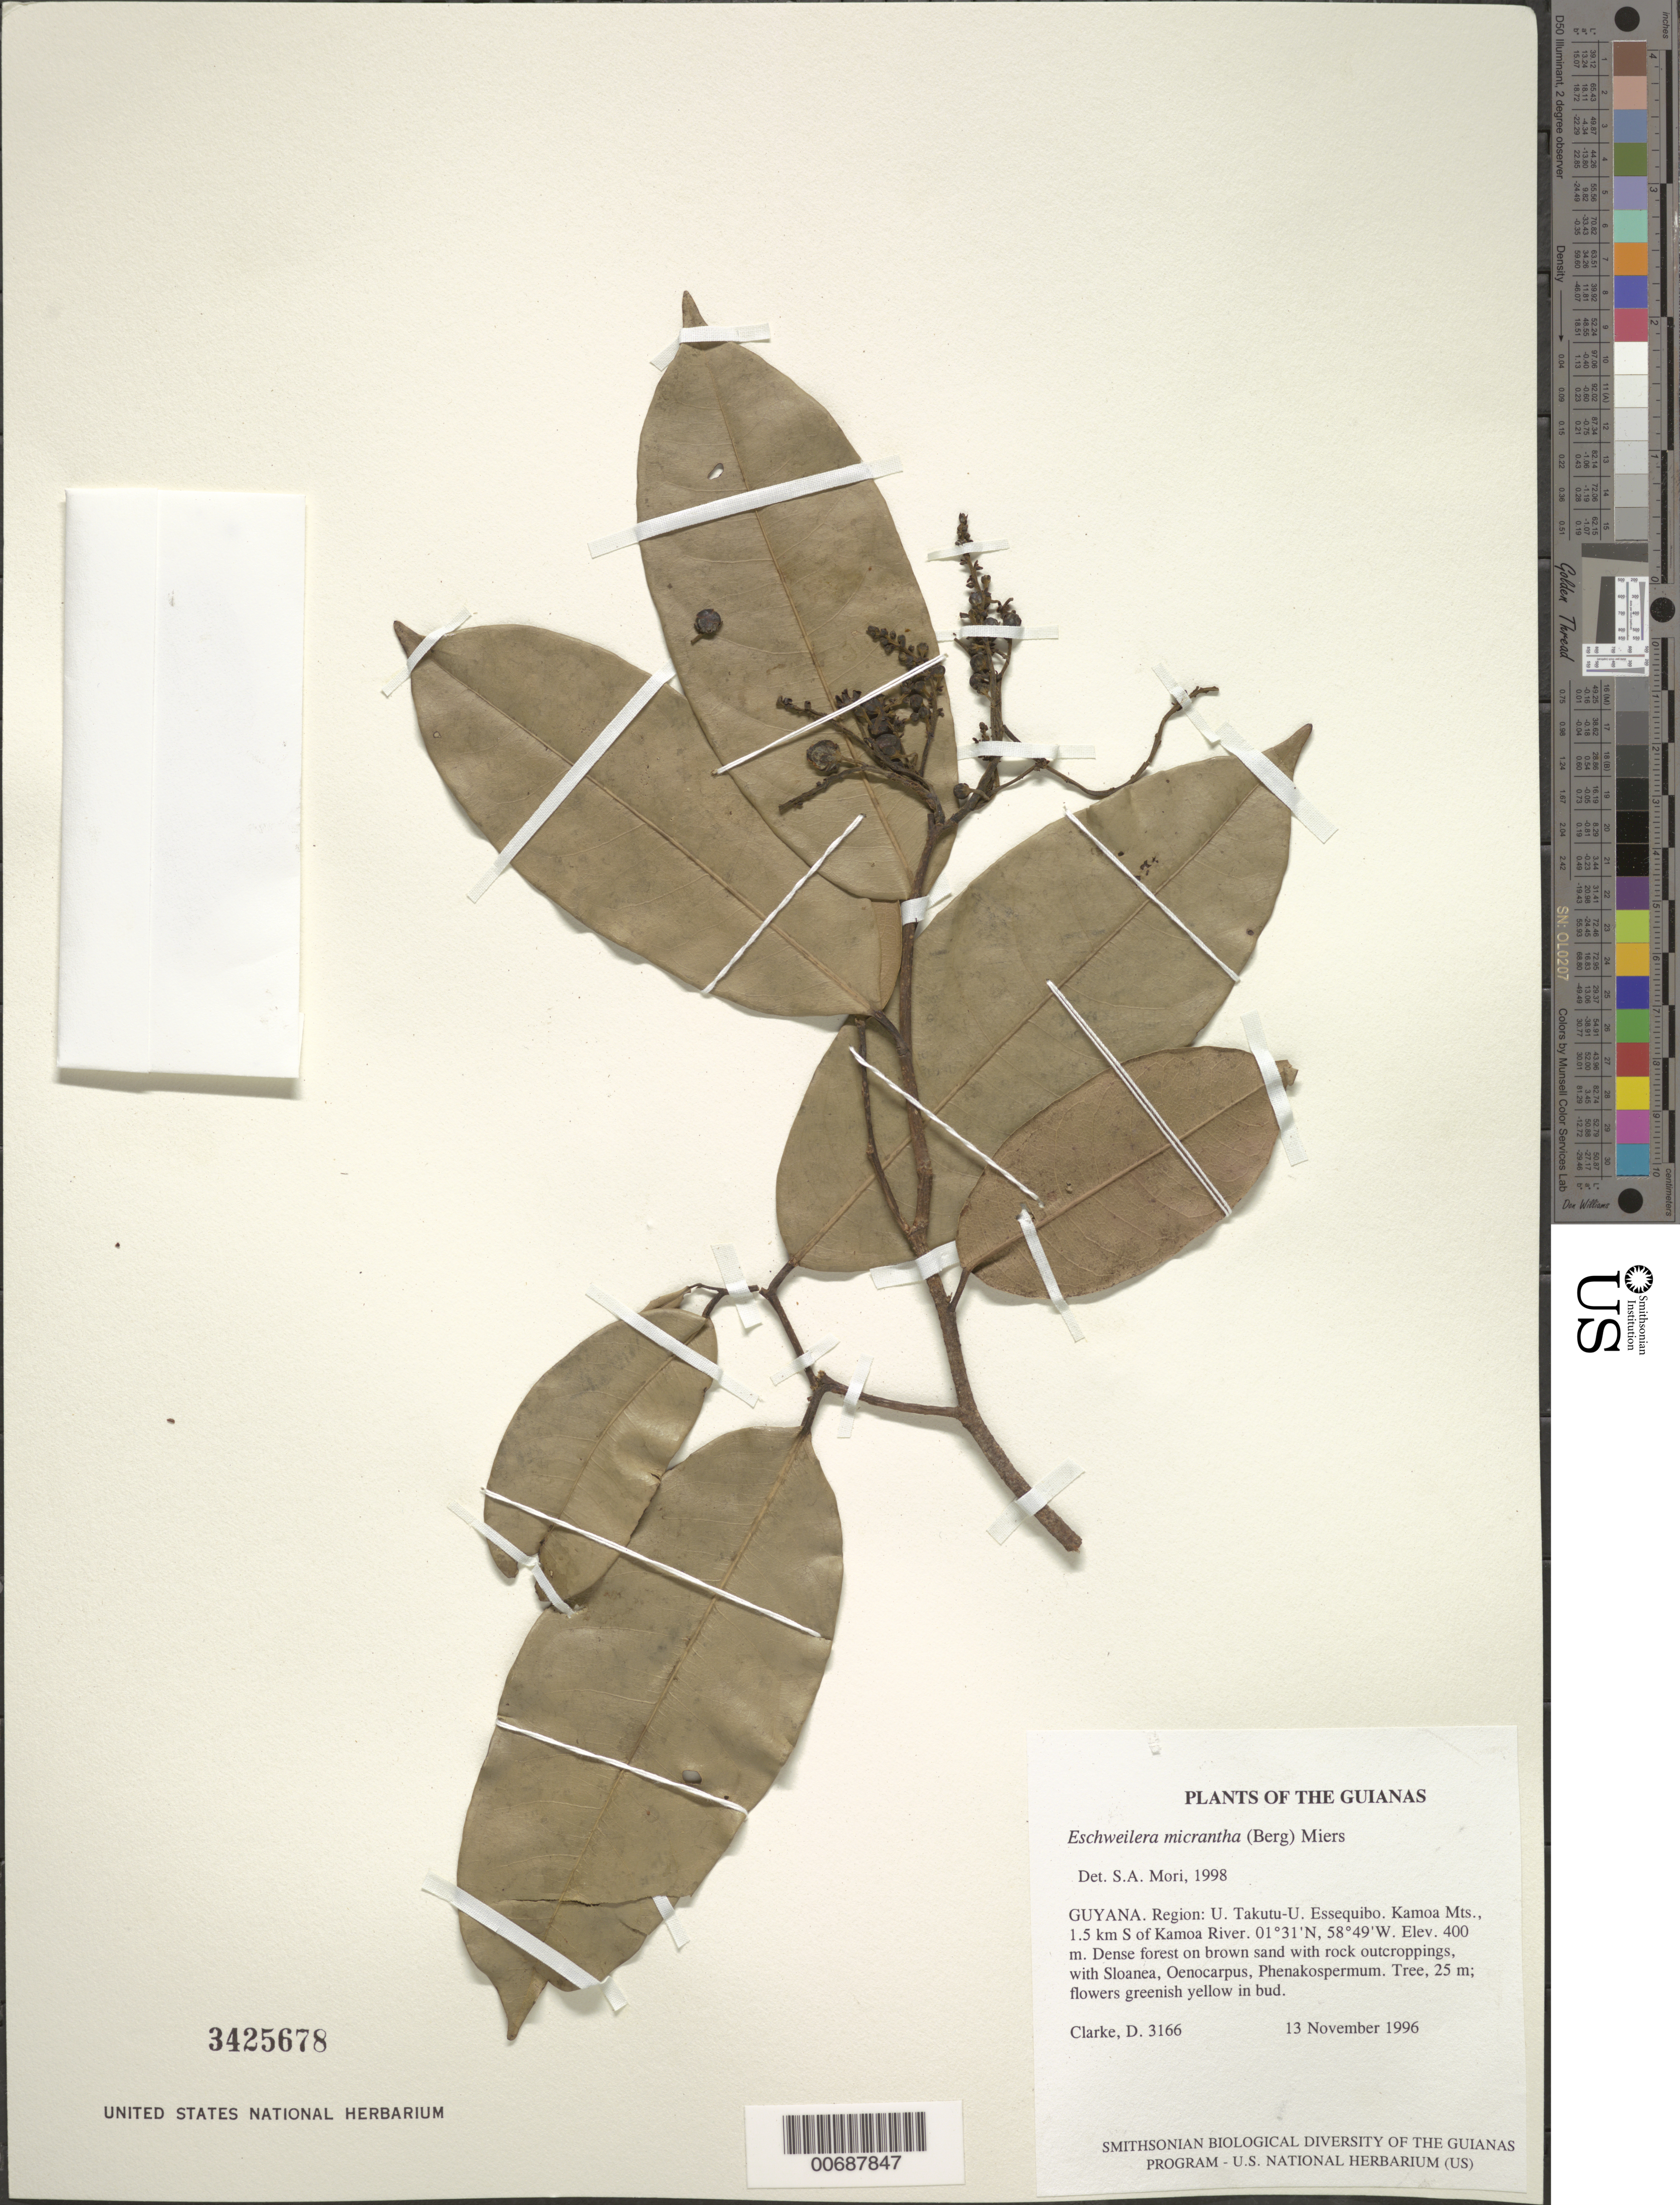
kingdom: Plantae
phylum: Tracheophyta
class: Magnoliopsida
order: Ericales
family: Lecythidaceae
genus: Eschweilera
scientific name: Eschweilera micrantha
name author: (O. Berg) Miers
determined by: Mori, Scott A.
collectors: H. D. Clarke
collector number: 3166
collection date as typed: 13 November 1996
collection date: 1996-11-13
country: Guyana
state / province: U. Takutu-U. Essequibo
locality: Kamoa Mts., 1.5 km S of Kamoa River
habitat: Dense forest on brown sand with rock outcroppings, with Sloanea, Oenocarpus, Phenakospermum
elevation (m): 400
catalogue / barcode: US 3425678